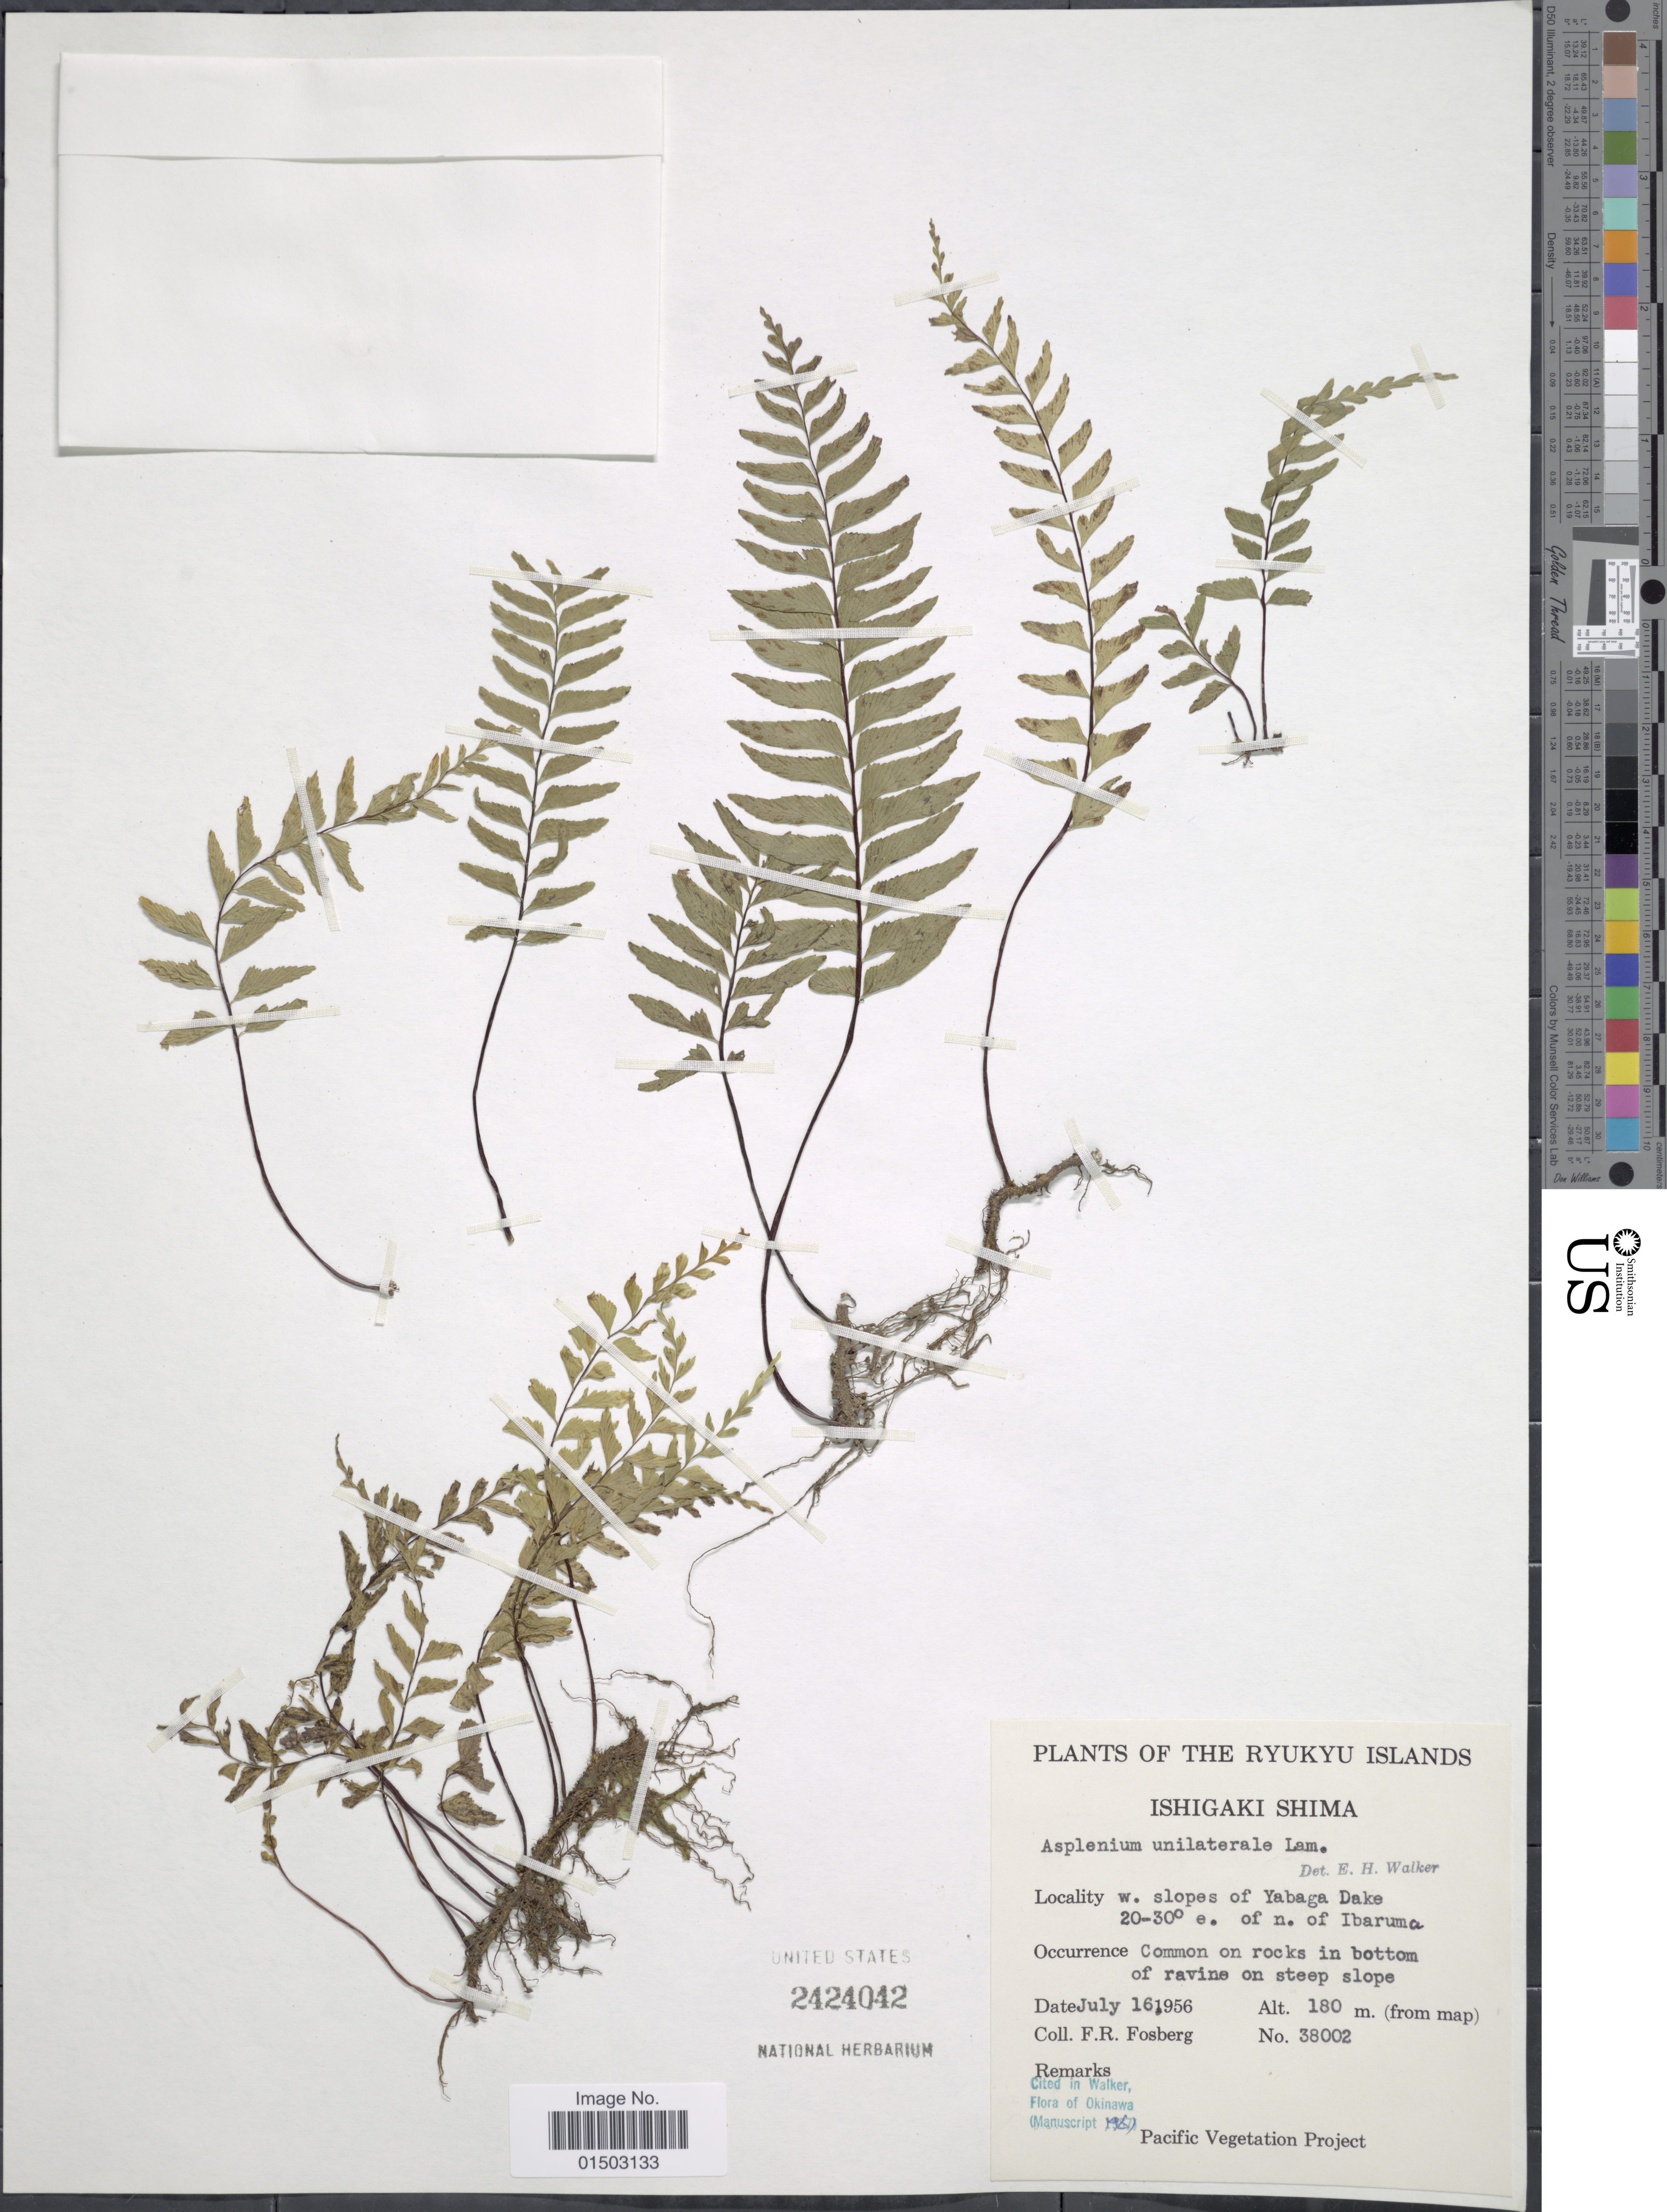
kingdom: Plantae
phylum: Tracheophyta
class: Polypodiopsida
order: Polypodiales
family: Aspleniaceae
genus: Hymenasplenium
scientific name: Hymenasplenium unilaterale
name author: (Lam.) Hayata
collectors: F. R. Fosberg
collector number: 38002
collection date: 1956-07-16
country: Japan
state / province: Okinawa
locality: Ishigaki Shima. W. slopes of Yabaga Dake, 20-30° e. of n. of Ibaruma. Ryukyu Islands.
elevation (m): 180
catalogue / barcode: US 2424042